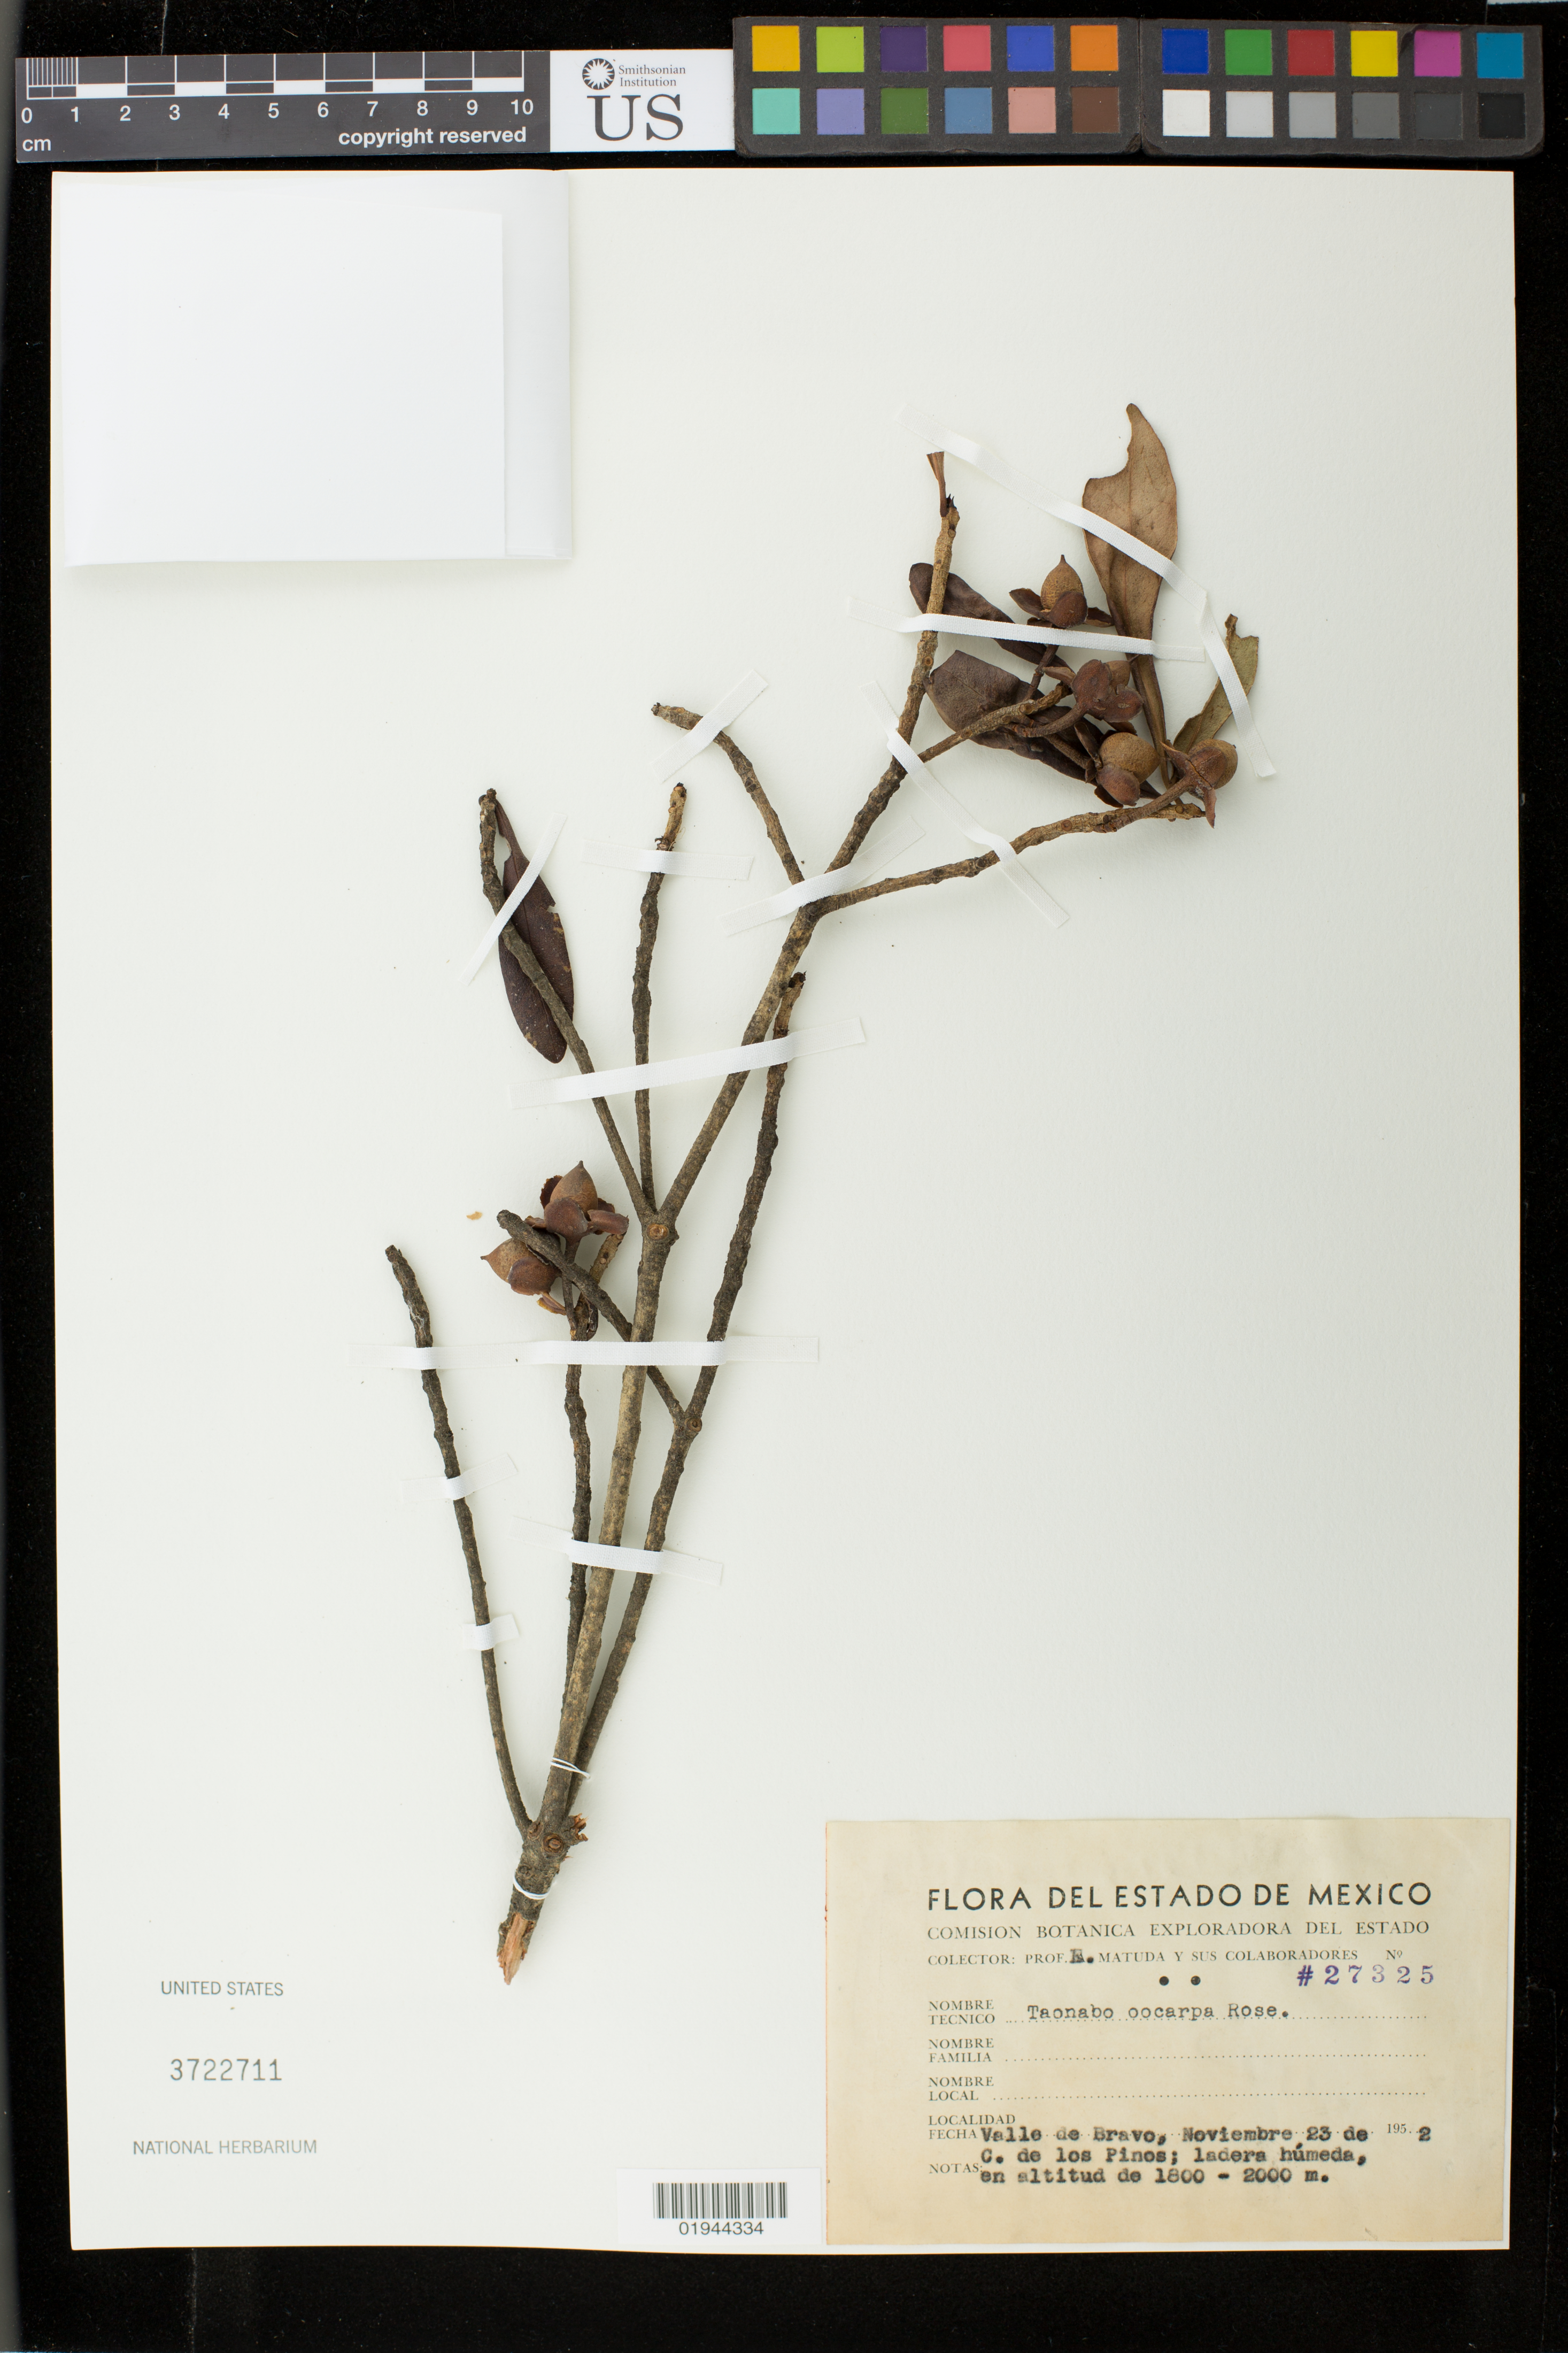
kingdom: Plantae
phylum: Tracheophyta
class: Magnoliopsida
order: Ericales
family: Pentaphylacaceae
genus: Taonabo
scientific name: Taonabo oocarpa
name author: Rose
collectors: E. Matuda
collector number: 27325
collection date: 1952-11-23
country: Mexico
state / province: México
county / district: Valle de Bravo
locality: C. de los Pinos.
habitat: Ladera húmeda.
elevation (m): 1800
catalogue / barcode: US 3722711